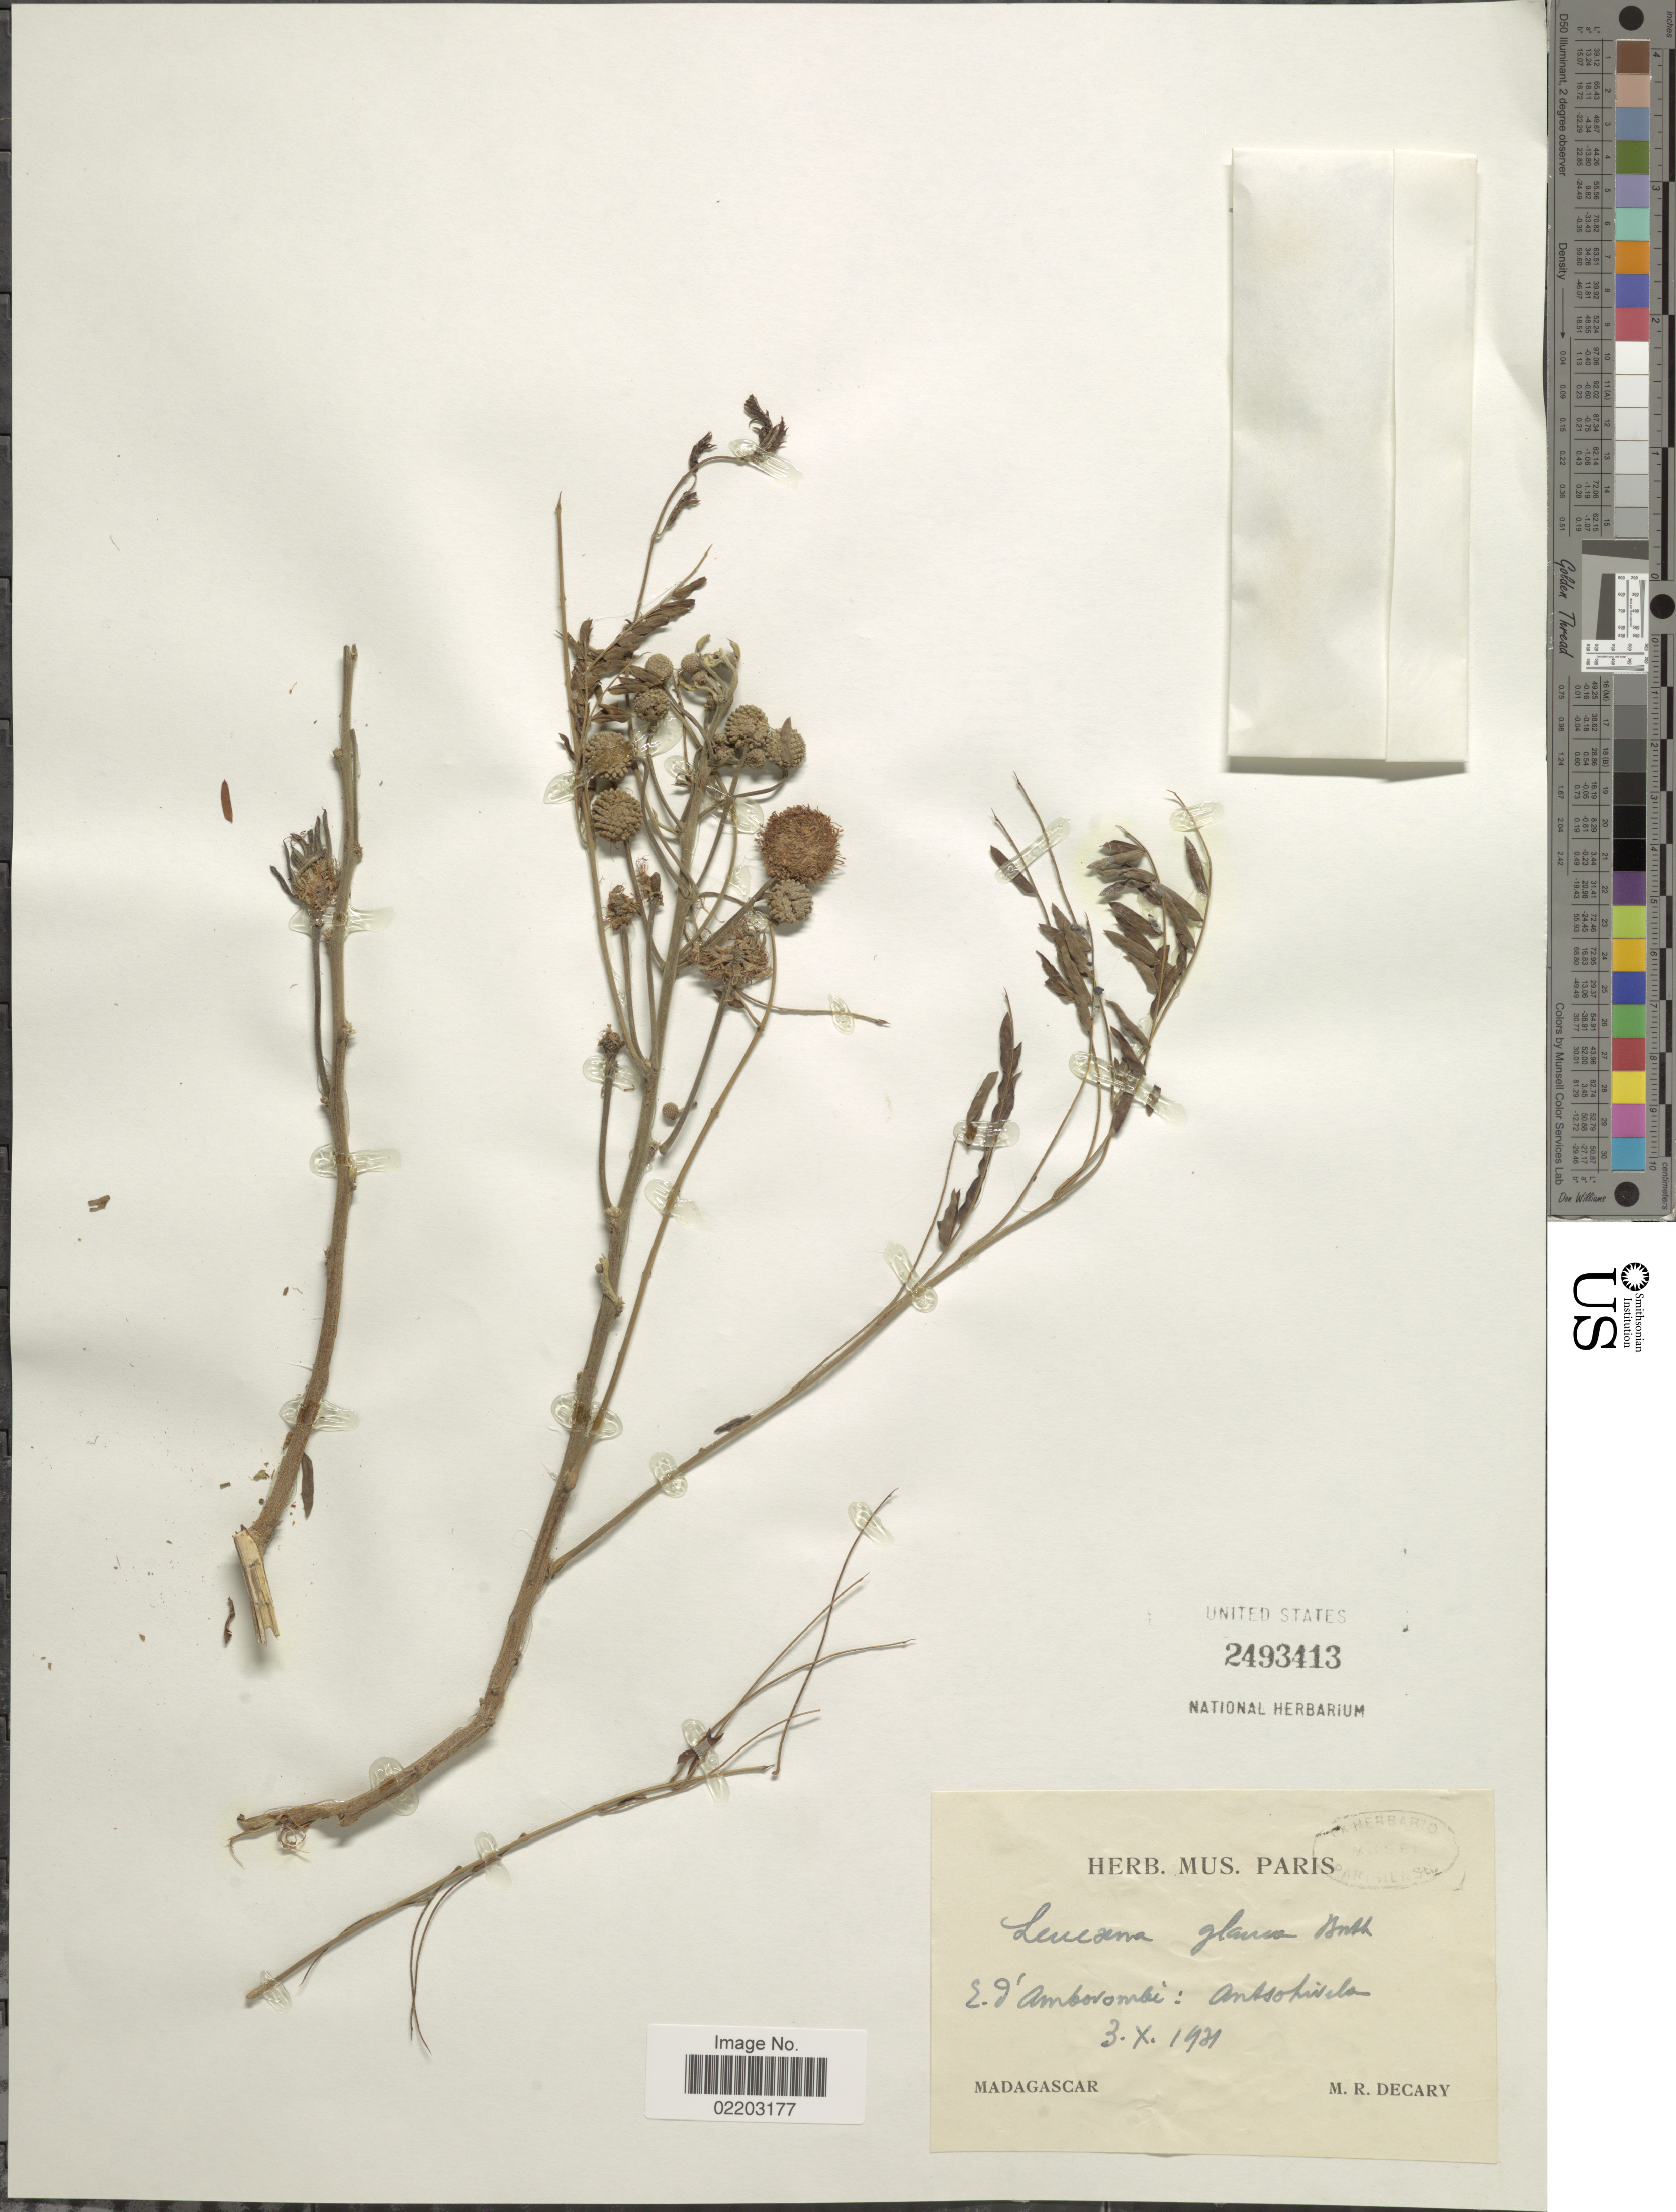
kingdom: Plantae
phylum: Tracheophyta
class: Magnoliopsida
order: Fabales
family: Fabaceae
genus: Leucaena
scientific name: Leucaena leucocephala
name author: (Lam.) de Wit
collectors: R. Decary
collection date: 1931-10-03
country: Madagascar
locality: E. d'Ambovombe: Antsohivela [interpreted]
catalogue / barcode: US 2493413